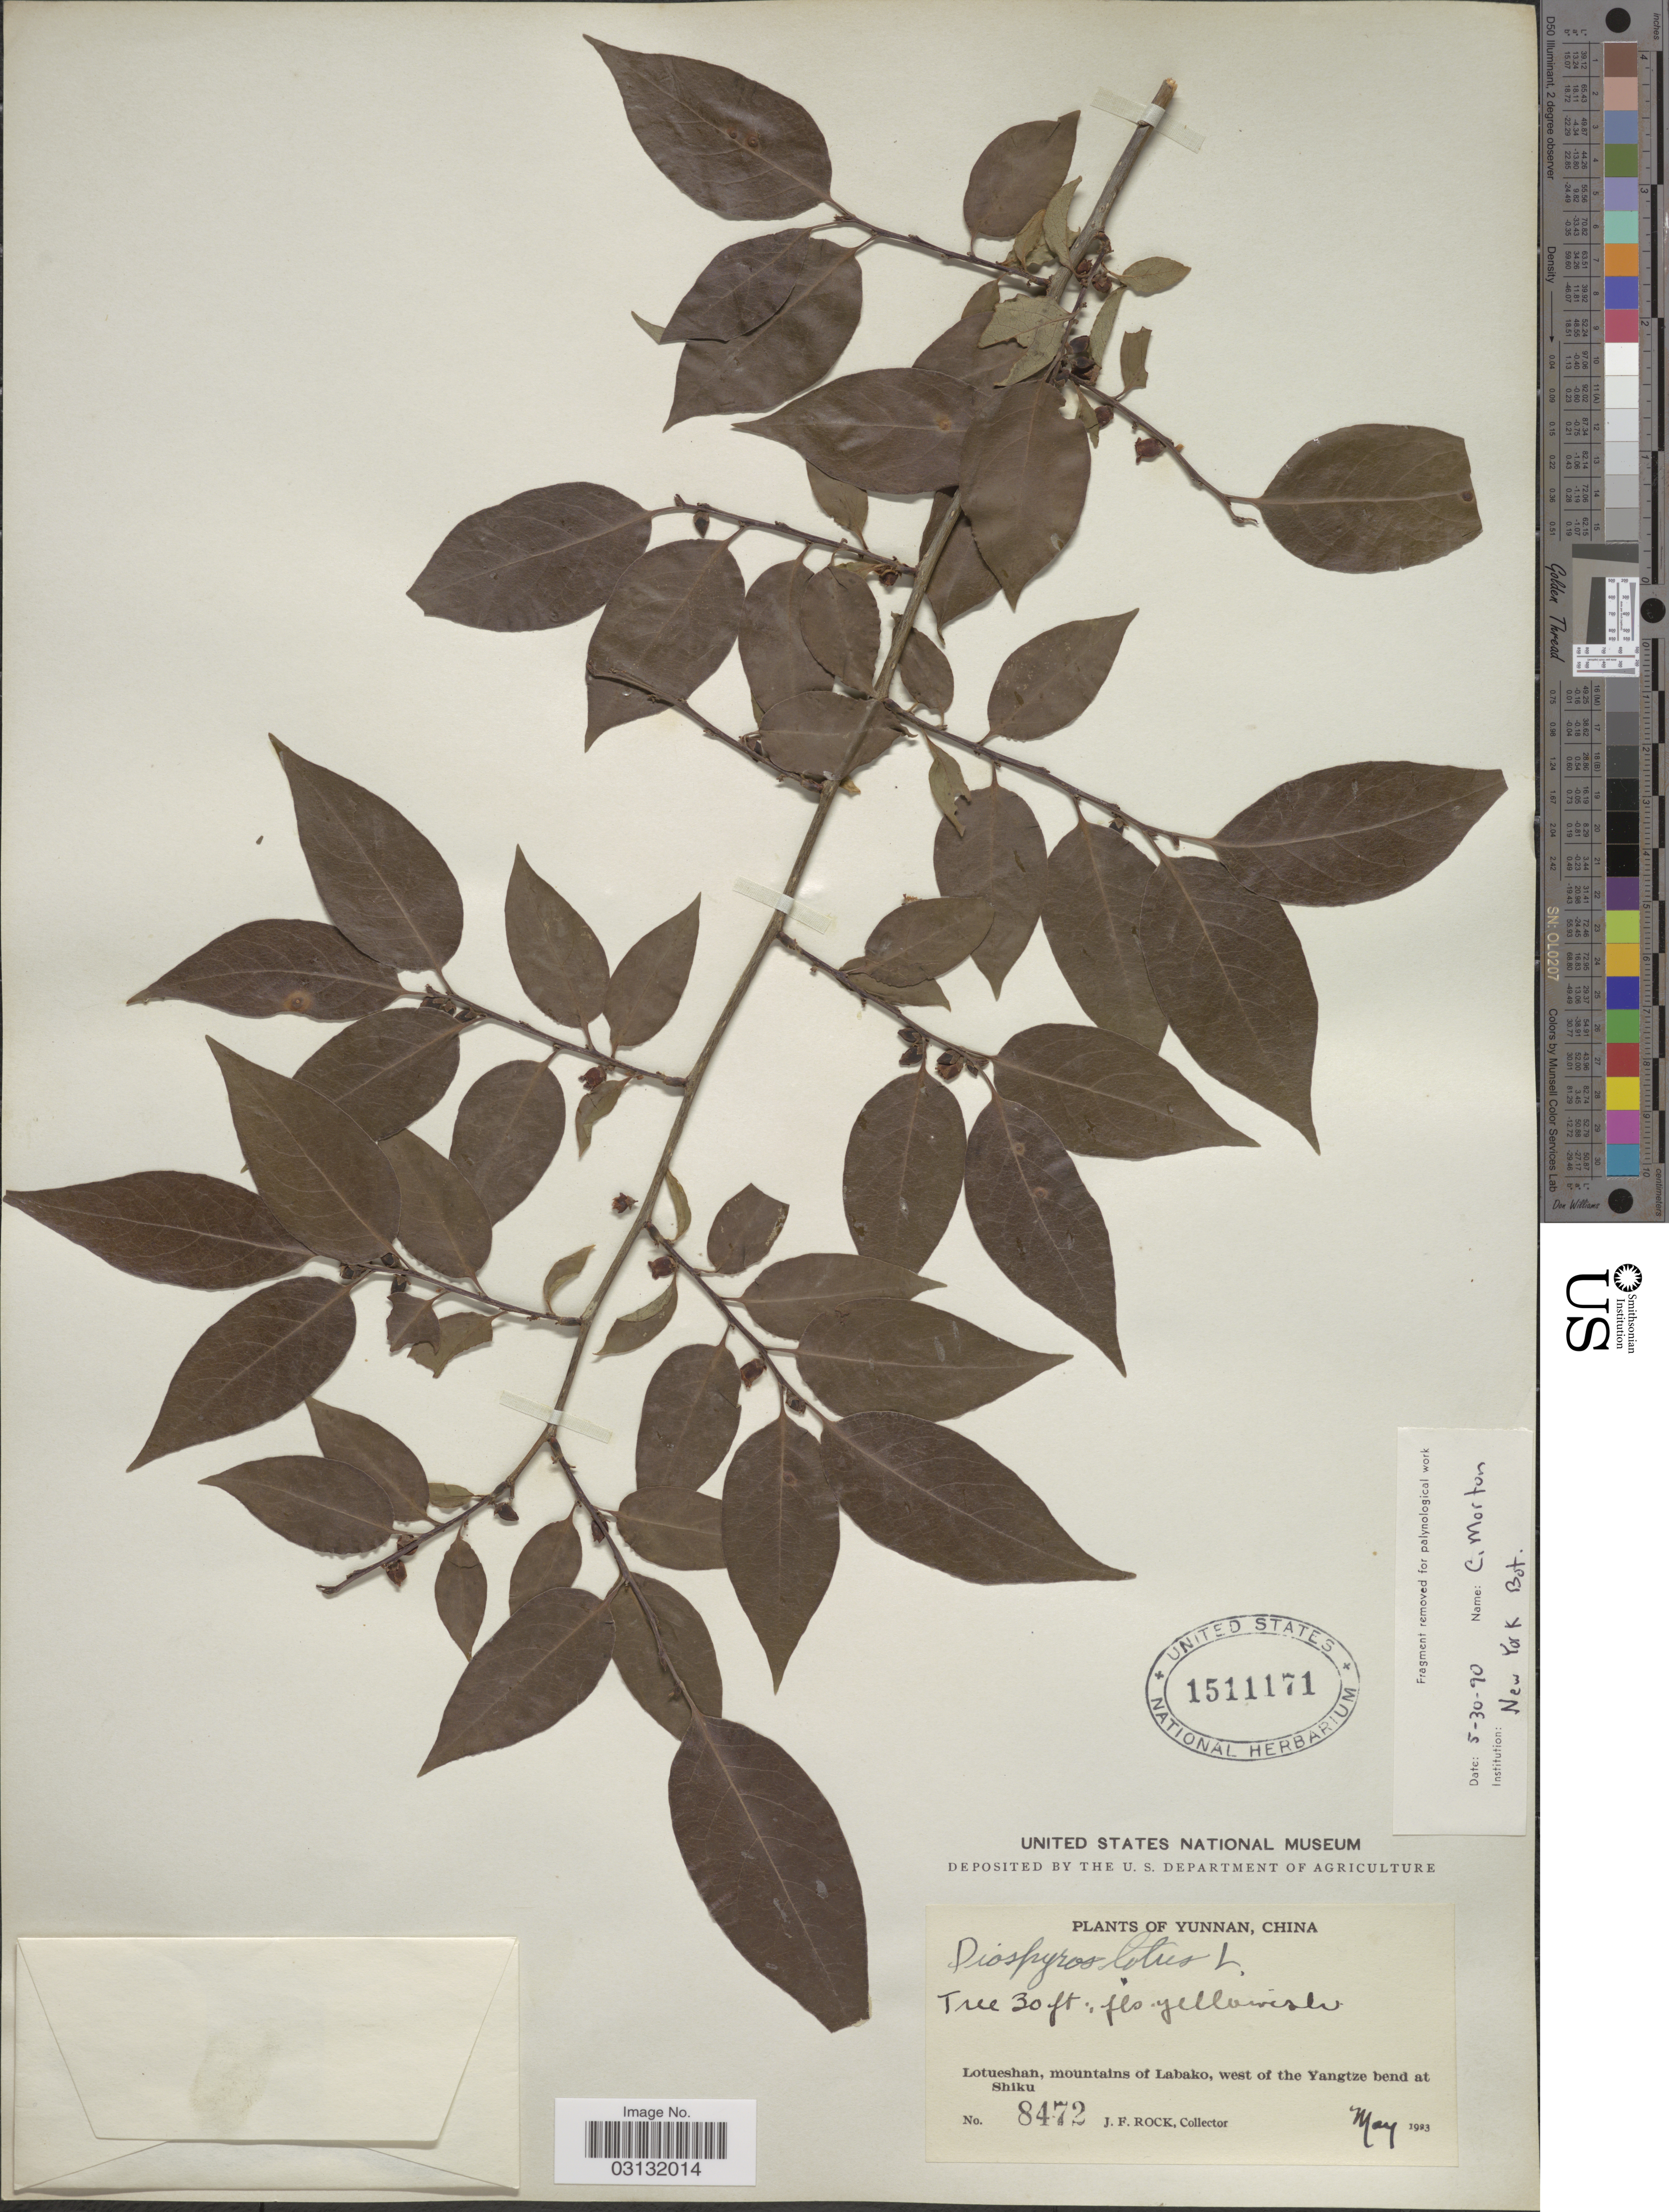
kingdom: Plantae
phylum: Tracheophyta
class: Magnoliopsida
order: Ericales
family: Ebenaceae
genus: Diospyros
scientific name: Diospyros lotus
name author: L.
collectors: J. Rock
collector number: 8472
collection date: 1923-05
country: China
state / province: Yunnan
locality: Lotueshan, mountains of Labako, west of the Yangtze bend at Shiku.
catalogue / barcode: US 1511171